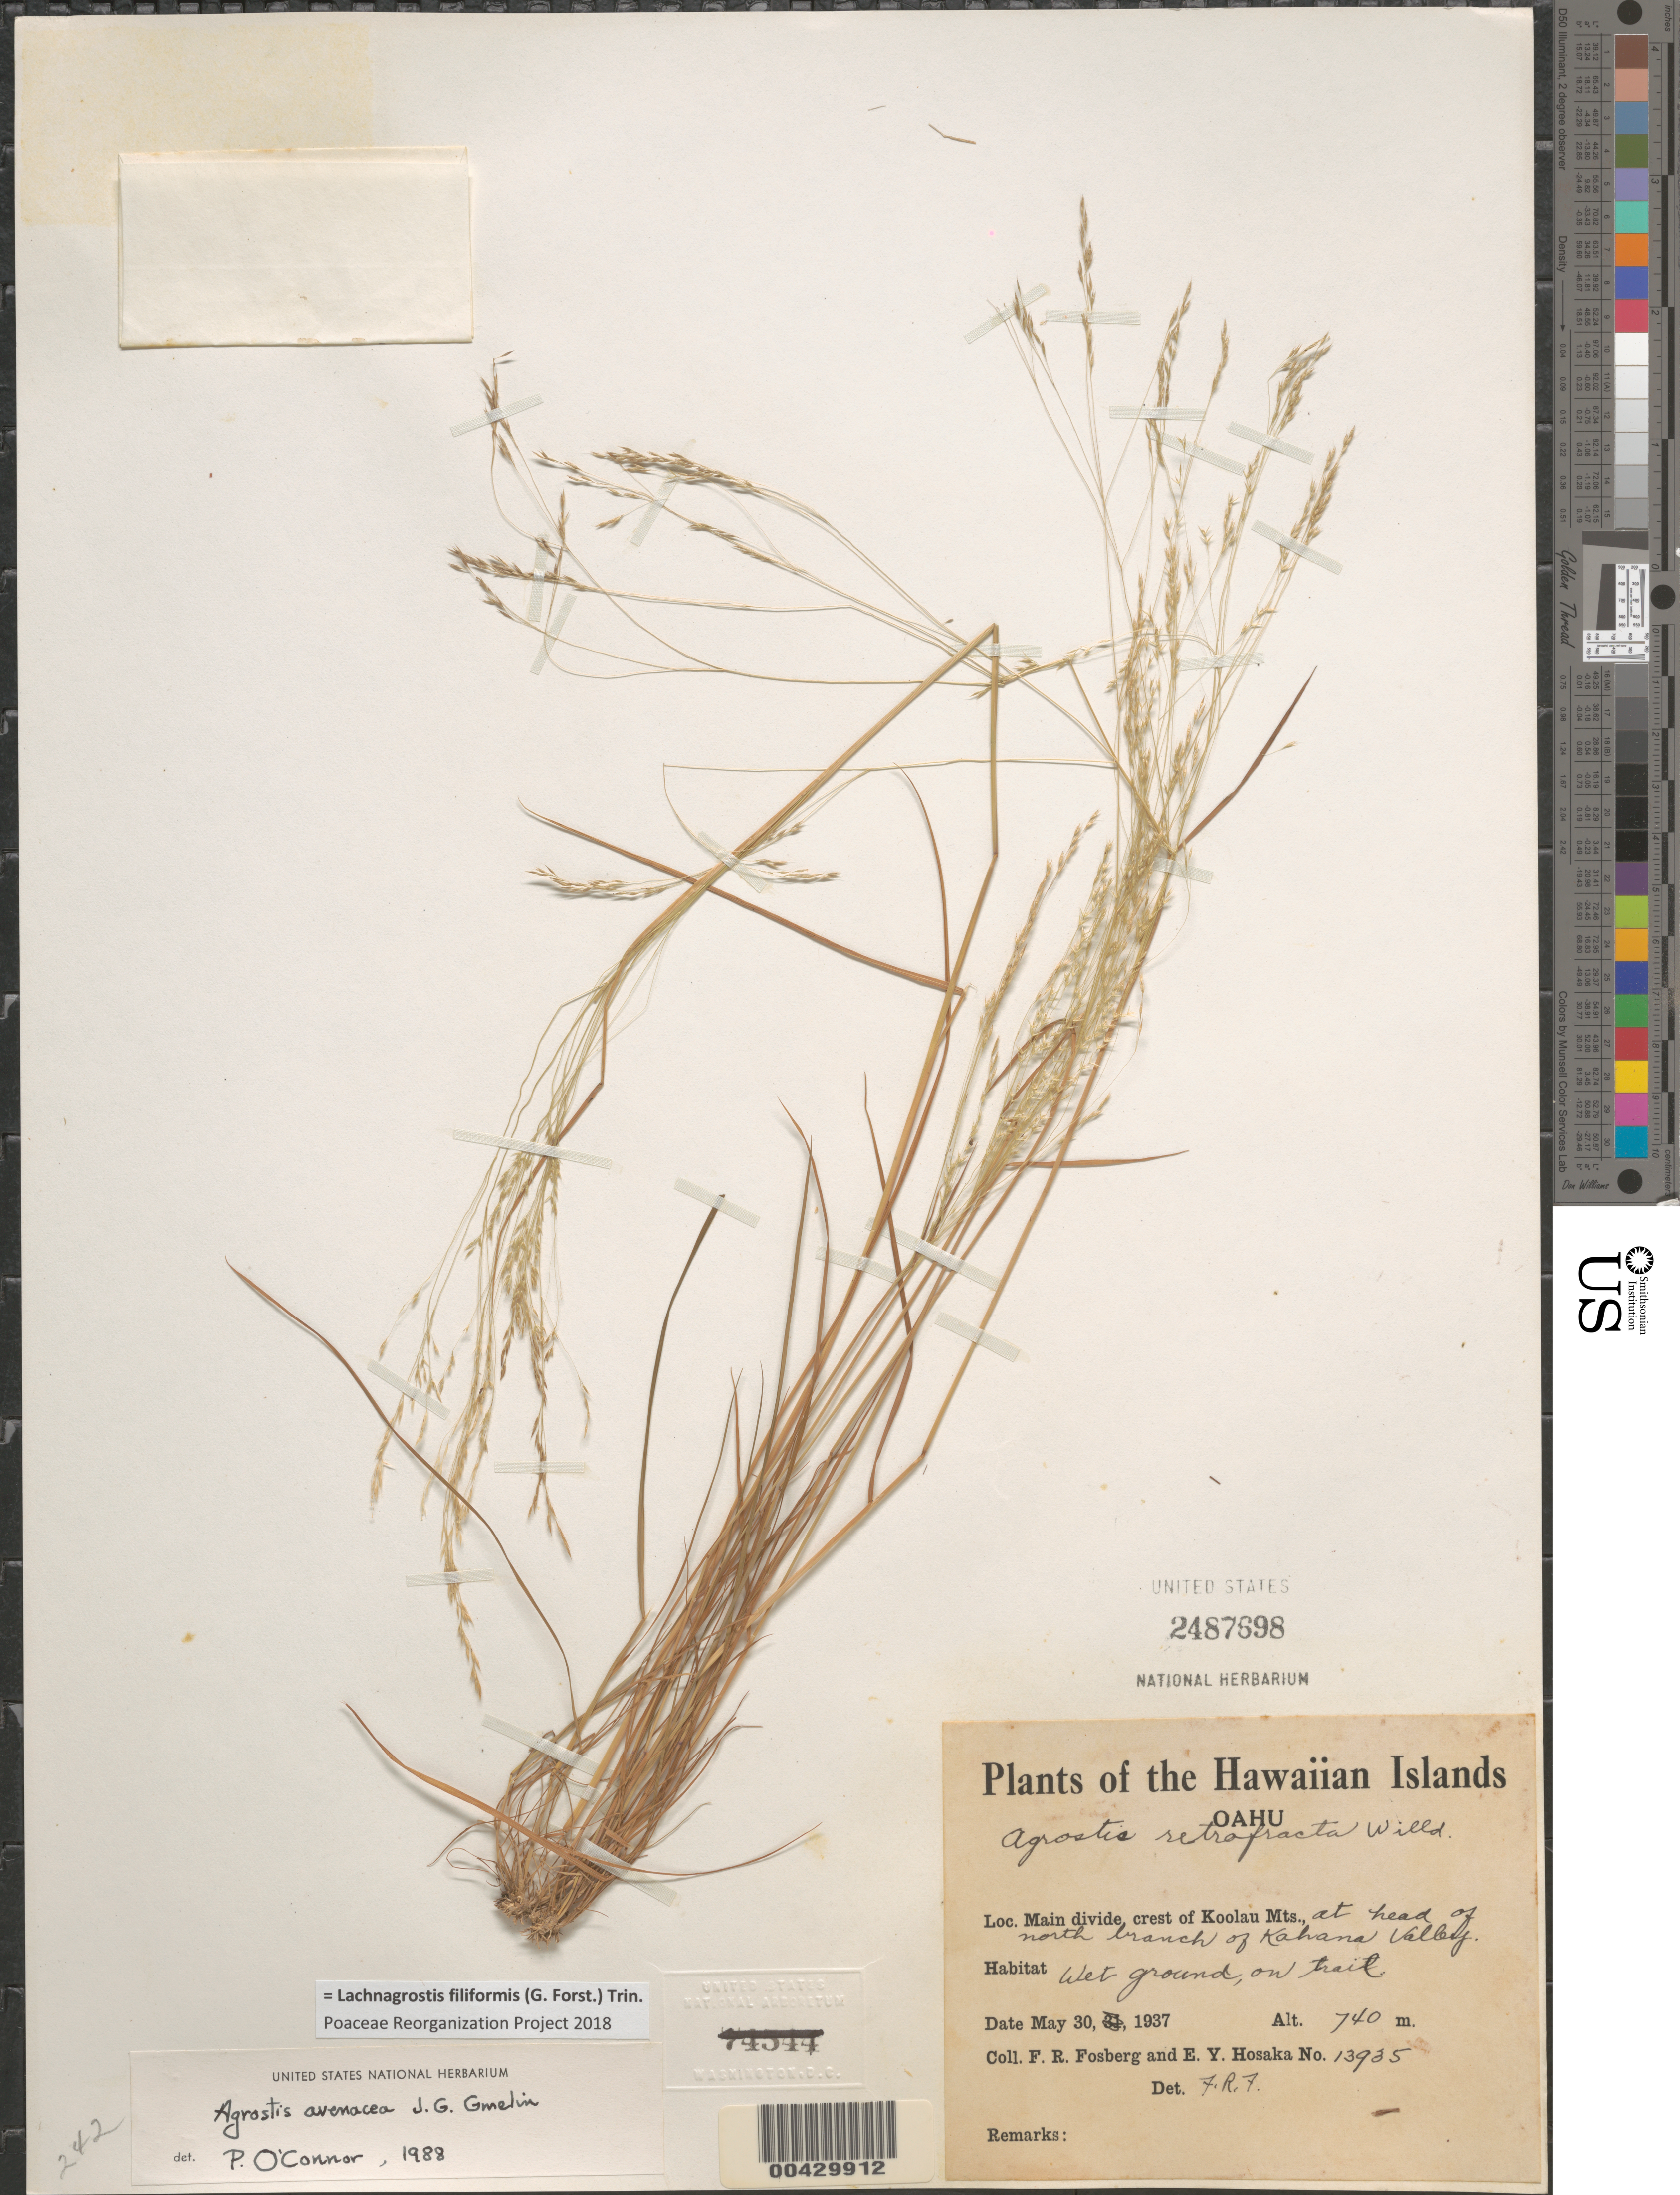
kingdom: Plantae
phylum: Tracheophyta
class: Liliopsida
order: Poales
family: Poaceae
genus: Lachnagrostis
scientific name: Lachnagrostis filiformis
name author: (J.R. Forst.) Trin.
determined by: Poaceae Reorganization Project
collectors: F. R. Fosberg & E. Y. Hosaka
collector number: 13935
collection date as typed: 30 May 1937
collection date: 1937-05-30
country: United States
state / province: Hawaii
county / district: Honolulu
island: Oahu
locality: main divide crest of Koolau Mountains, at head of N branch of Kahana Valley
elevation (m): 740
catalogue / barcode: US 2487698